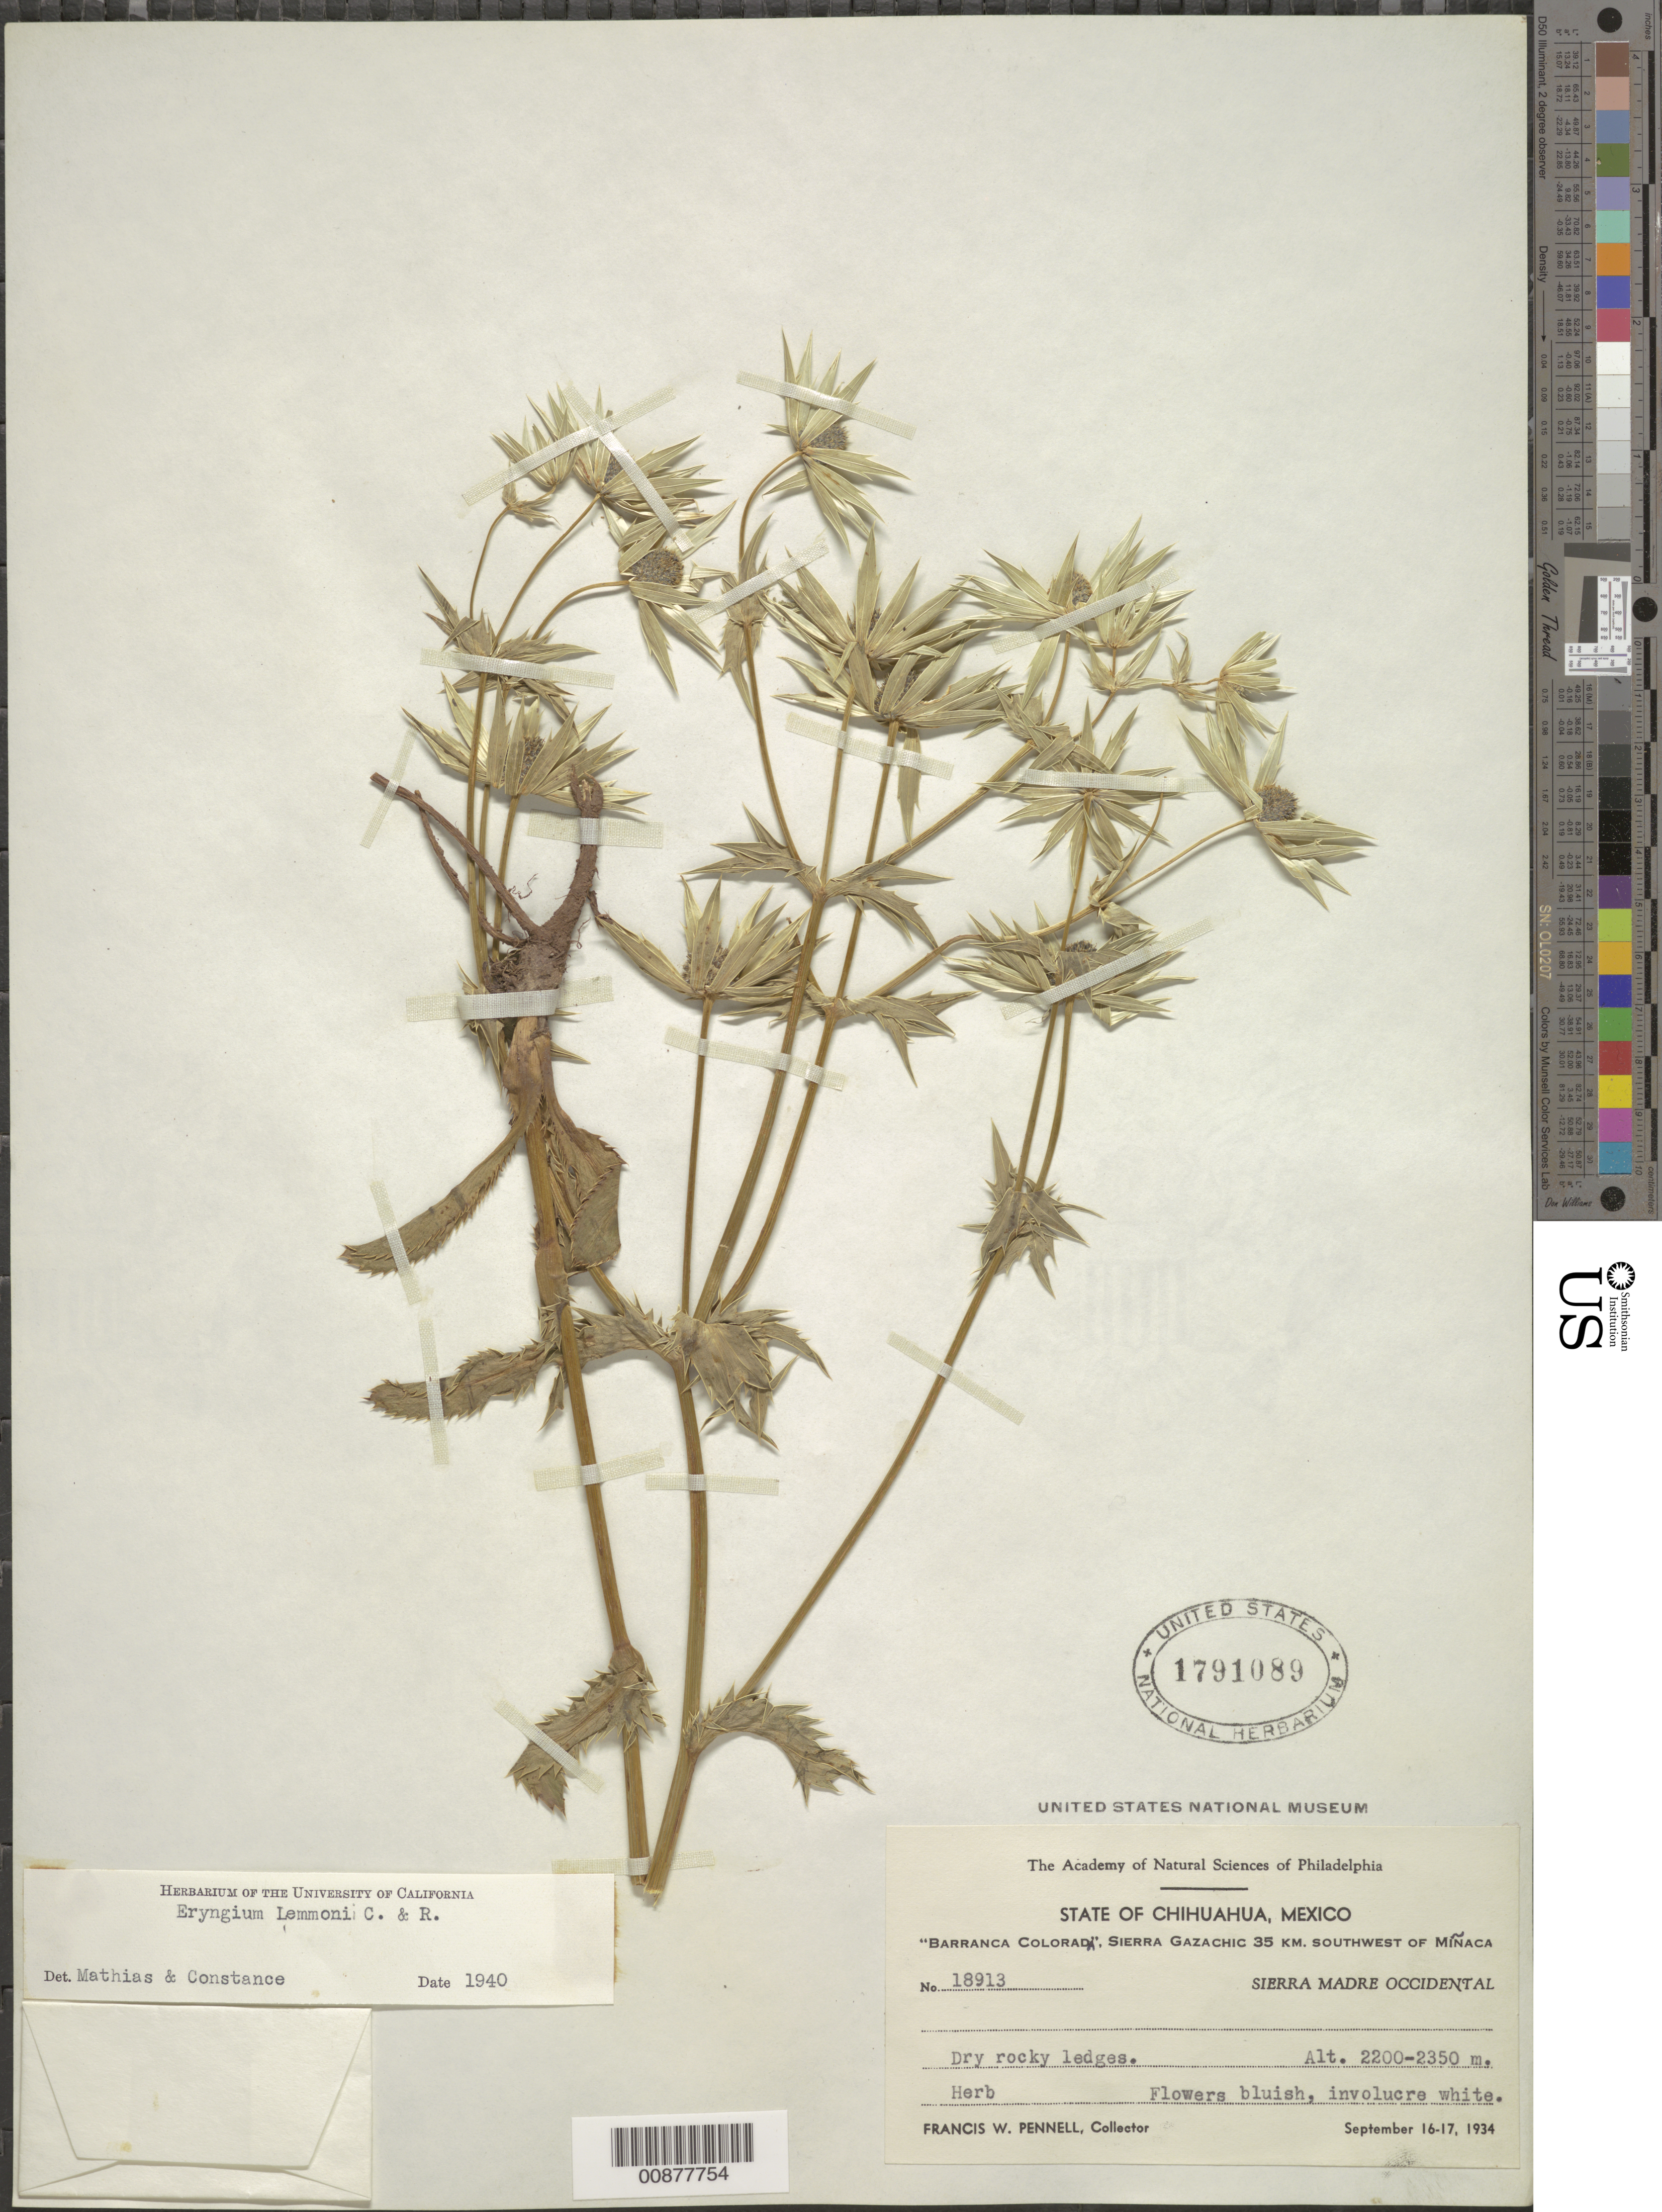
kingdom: Plantae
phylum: Tracheophyta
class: Magnoliopsida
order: Apiales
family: Apiaceae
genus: Eryngium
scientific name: Eryngium lemmonii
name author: J.M. Coult. & Rose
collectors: F. W. Pennell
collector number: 18913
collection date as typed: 16 Sep 1934 to 17 Sep 1934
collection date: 1934-09-16/1934-09-17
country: Mexico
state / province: Chihuahua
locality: Barranca Colorad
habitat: Dry rocky ledges.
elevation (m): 2350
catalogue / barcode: US 1791089